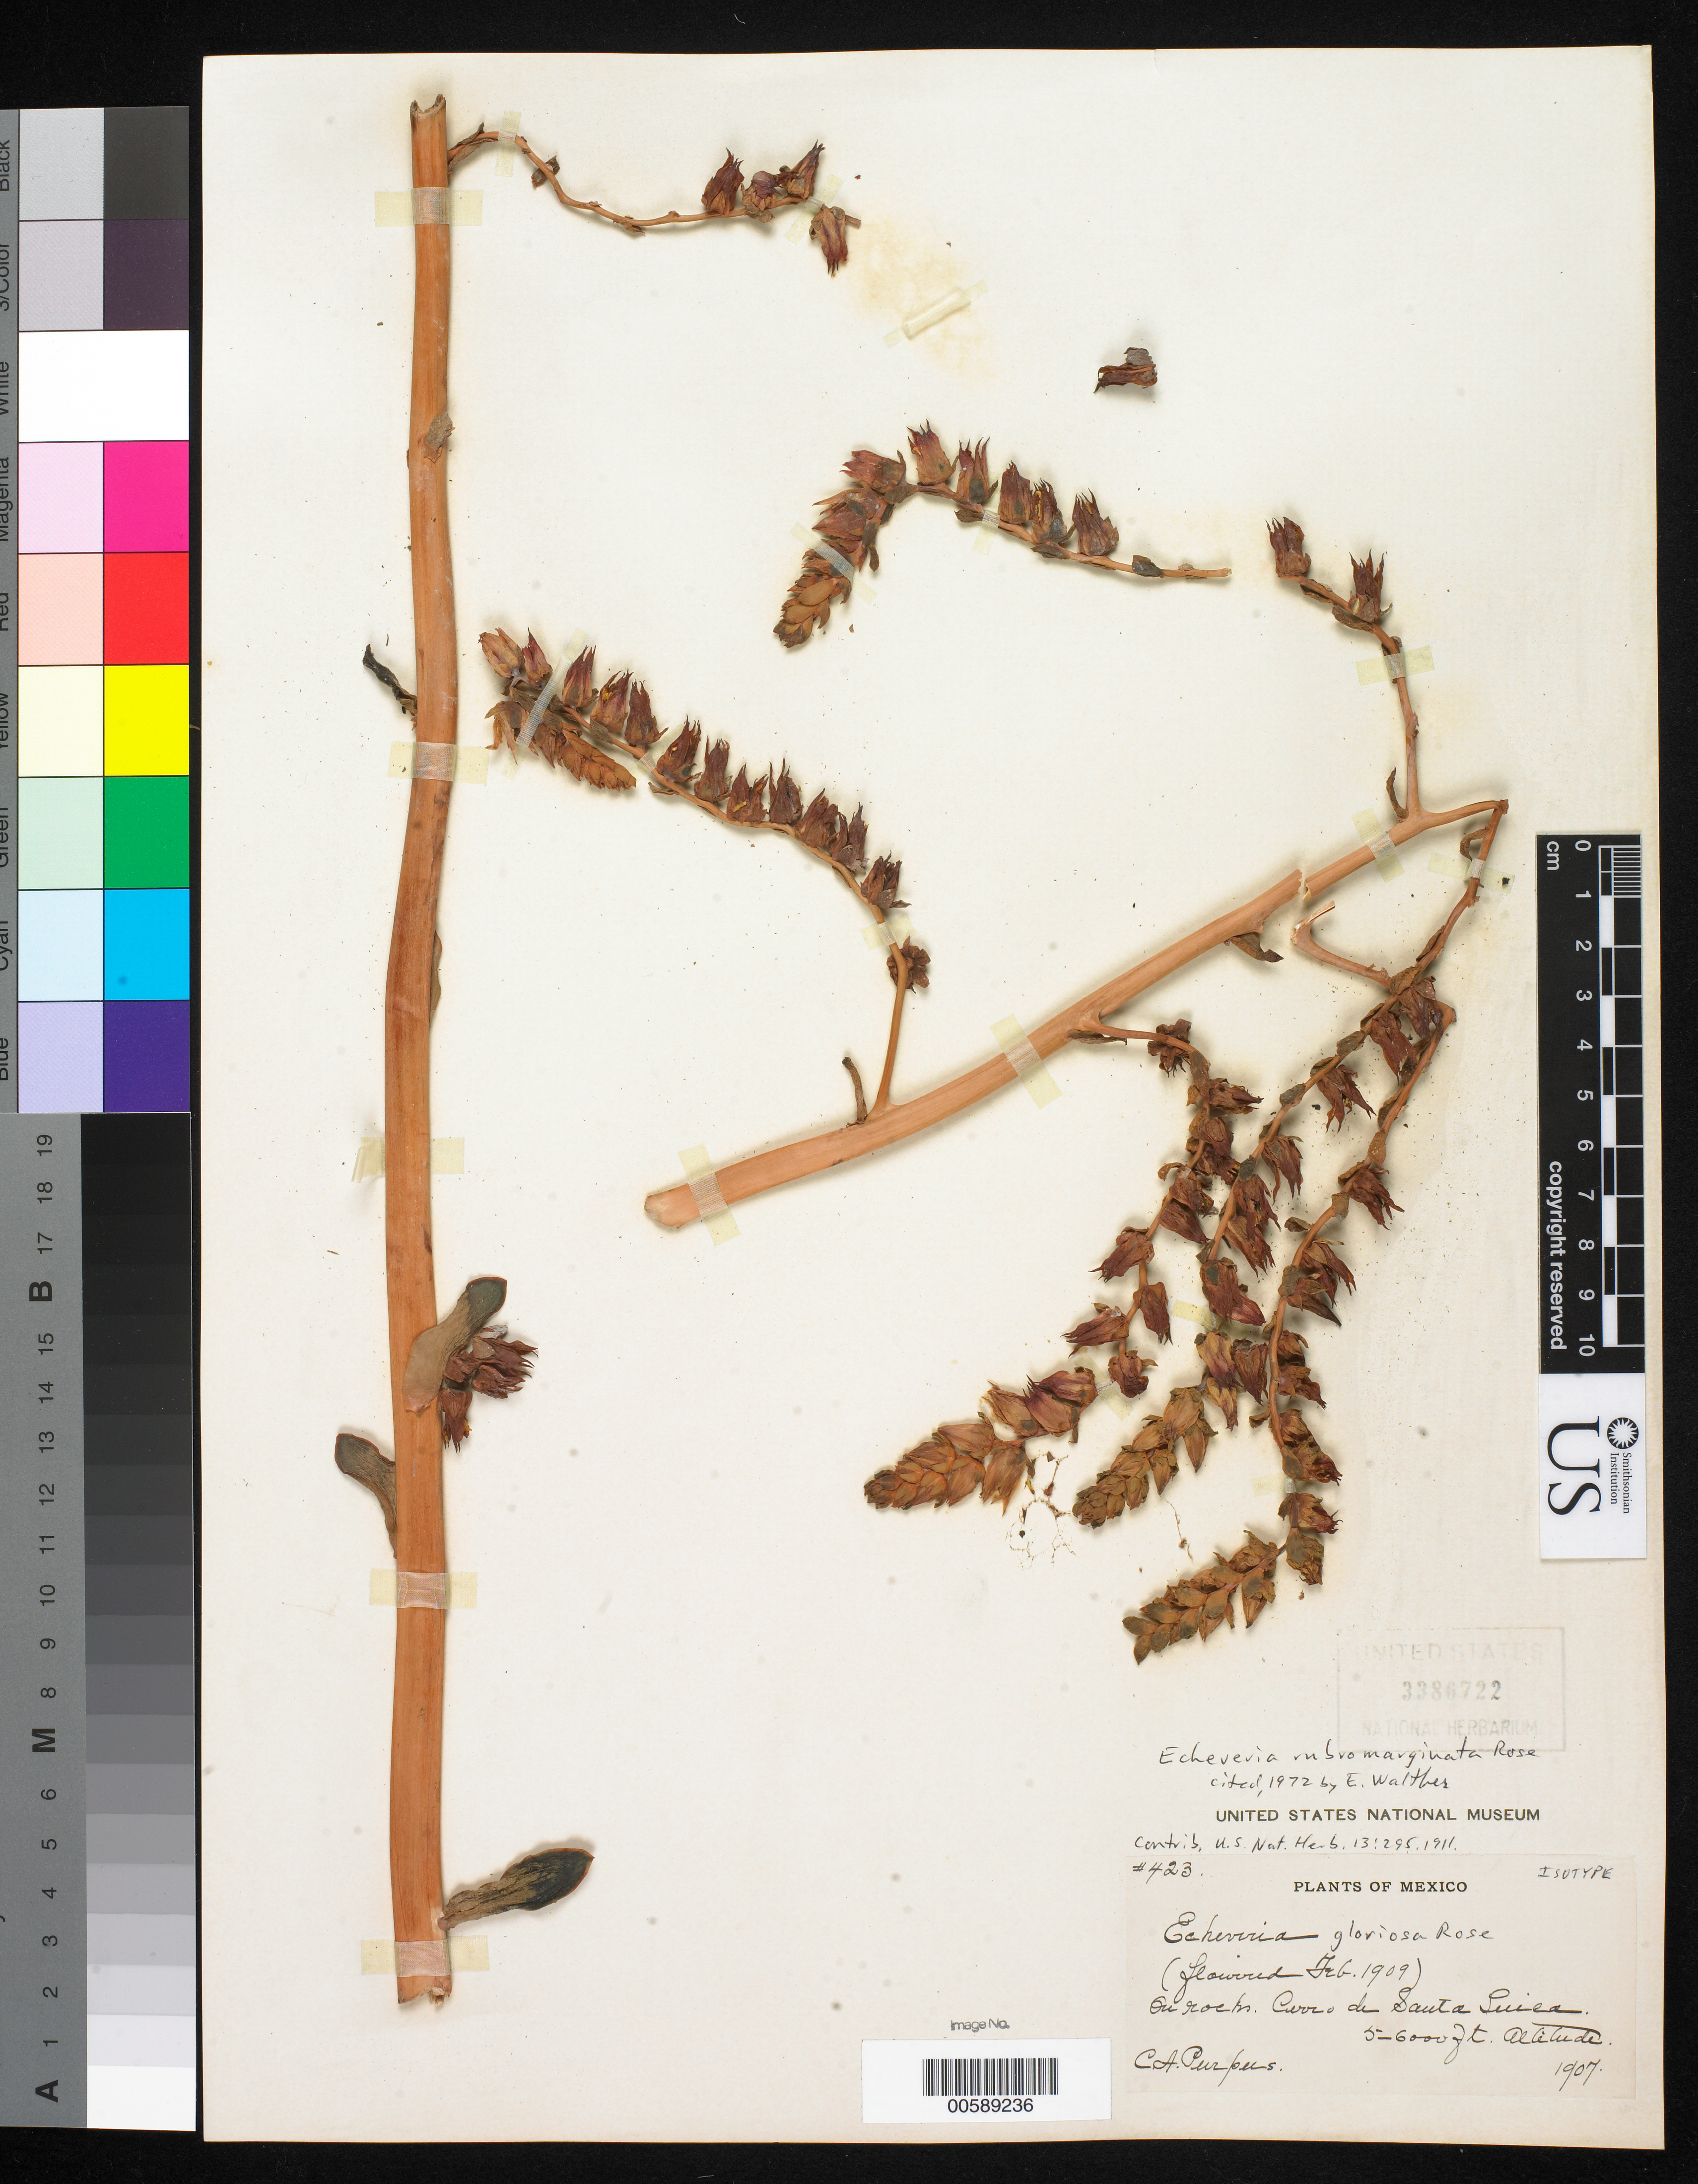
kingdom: Plantae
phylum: Tracheophyta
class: Magnoliopsida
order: Saxifragales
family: Crassulaceae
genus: Echeveria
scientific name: Echeveria gloriosa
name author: Rose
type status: Isotype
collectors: C. A. Purpus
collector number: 423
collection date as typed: Feb 1909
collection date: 1907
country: Mexico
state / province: Puebla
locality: Cerro de Santa Luisa.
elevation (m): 1524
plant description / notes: Cited by E. Walter, 1972.; Specimen collected in wild by Purpus 1907, type collection made from cultivated material, "flowered Feb. 1909".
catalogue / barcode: US 3386722